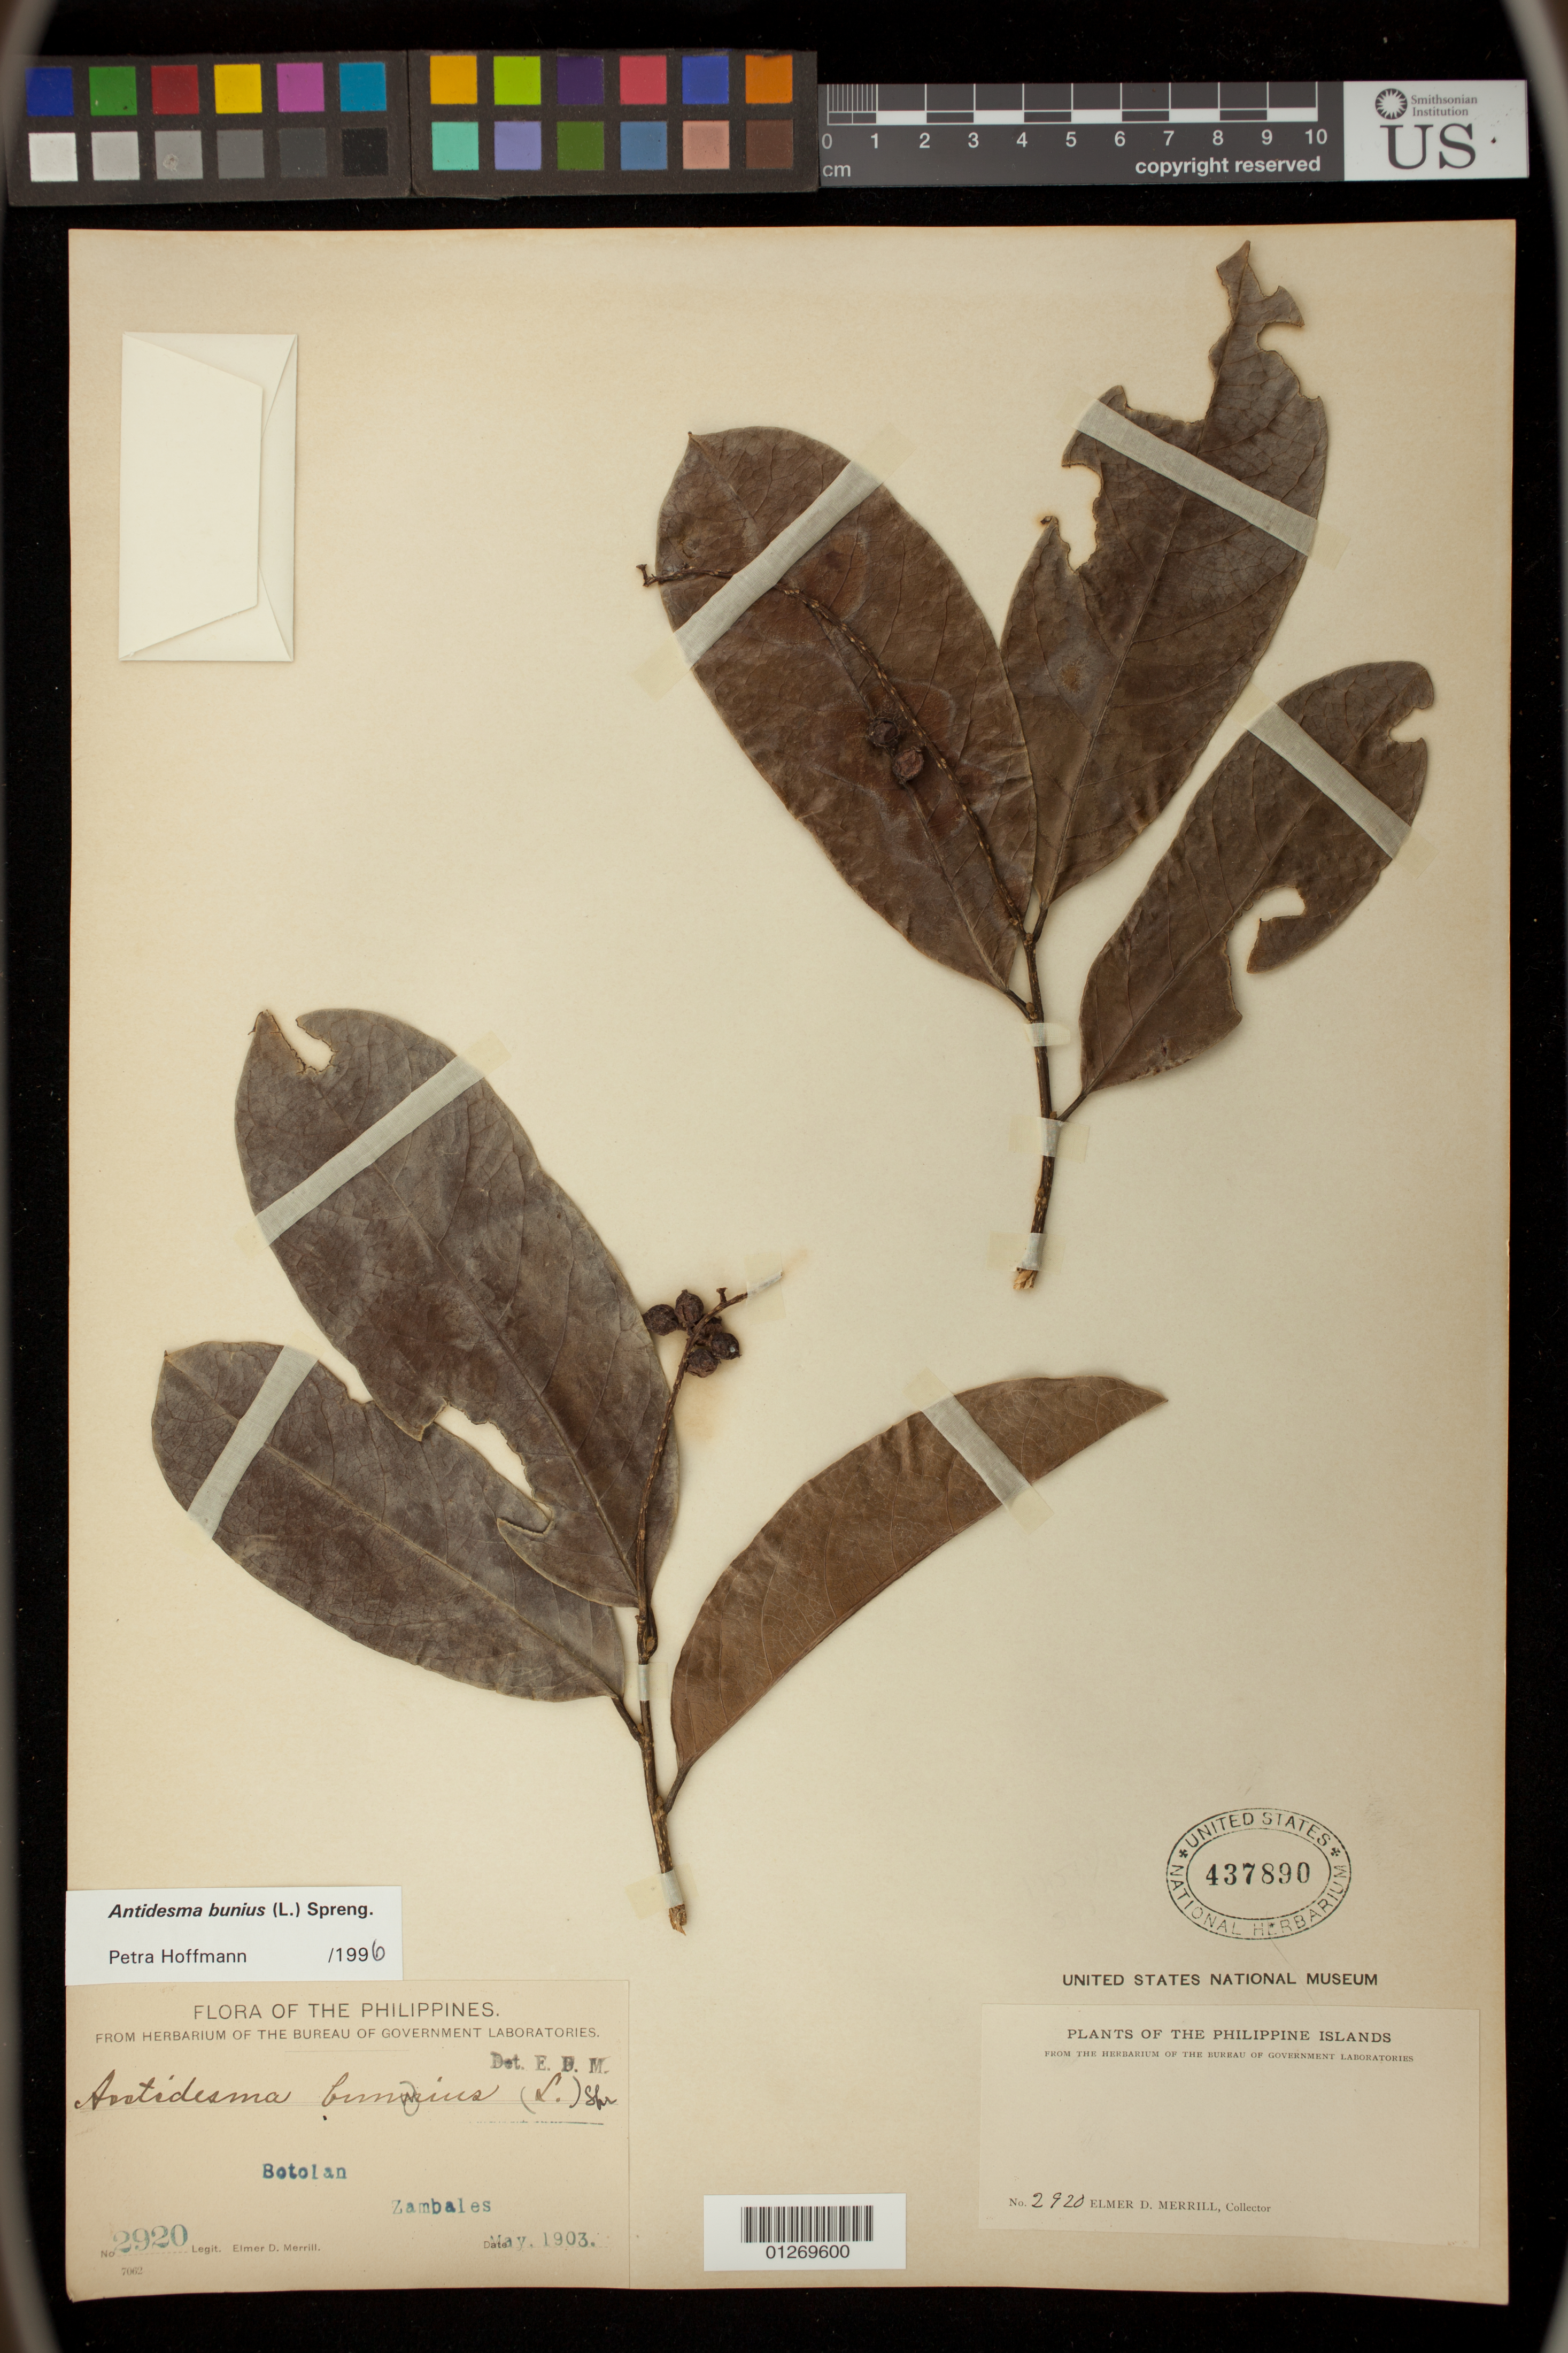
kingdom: Plantae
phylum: Tracheophyta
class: Magnoliopsida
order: Malpighiales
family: Phyllanthaceae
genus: Antidesma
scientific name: Antidesma bunius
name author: (L.) Spreng.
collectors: E. D. Merrill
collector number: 2920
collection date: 1903-05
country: Philippines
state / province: Central Luzon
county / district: Zambales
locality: Botolan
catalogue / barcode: US 437890